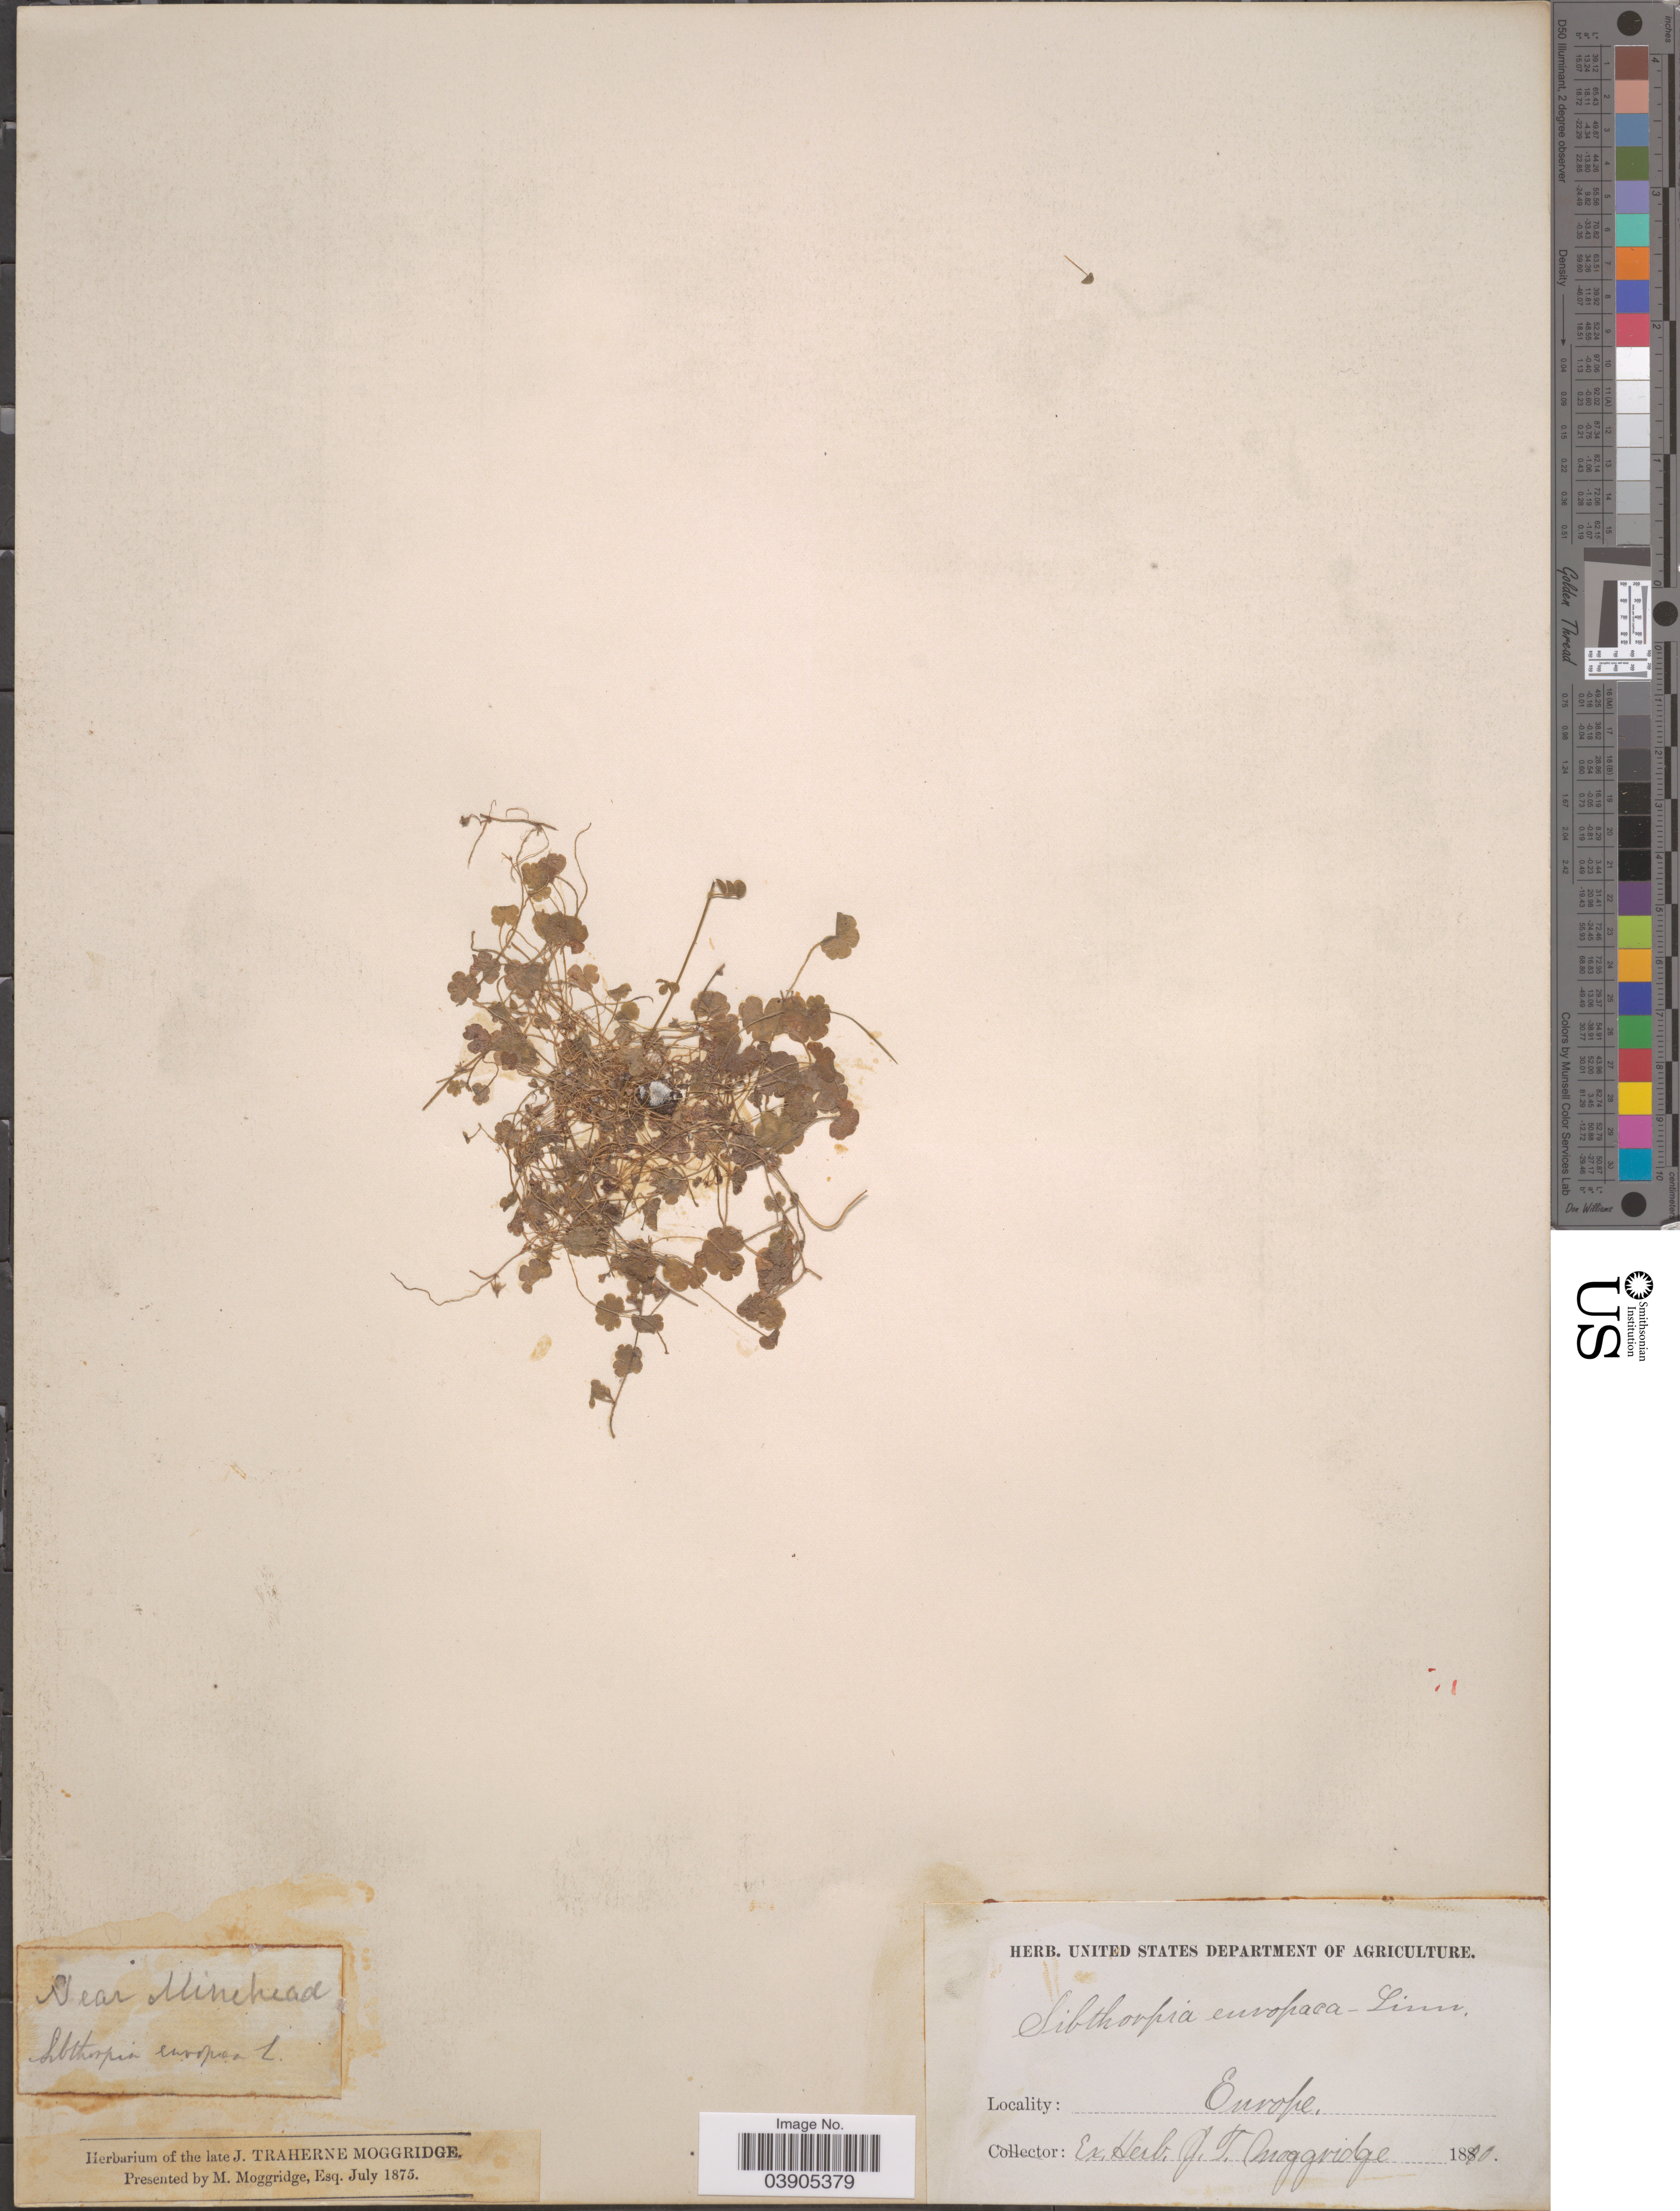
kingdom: Plantae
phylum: Tracheophyta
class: Magnoliopsida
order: Lamiales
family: Plantaginaceae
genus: Sibthorpia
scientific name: Sibthorpia europaea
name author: L.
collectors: ex herb. J.T. Moggridge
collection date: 1870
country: United Kingdom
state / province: England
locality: Europe. Near Minehead.